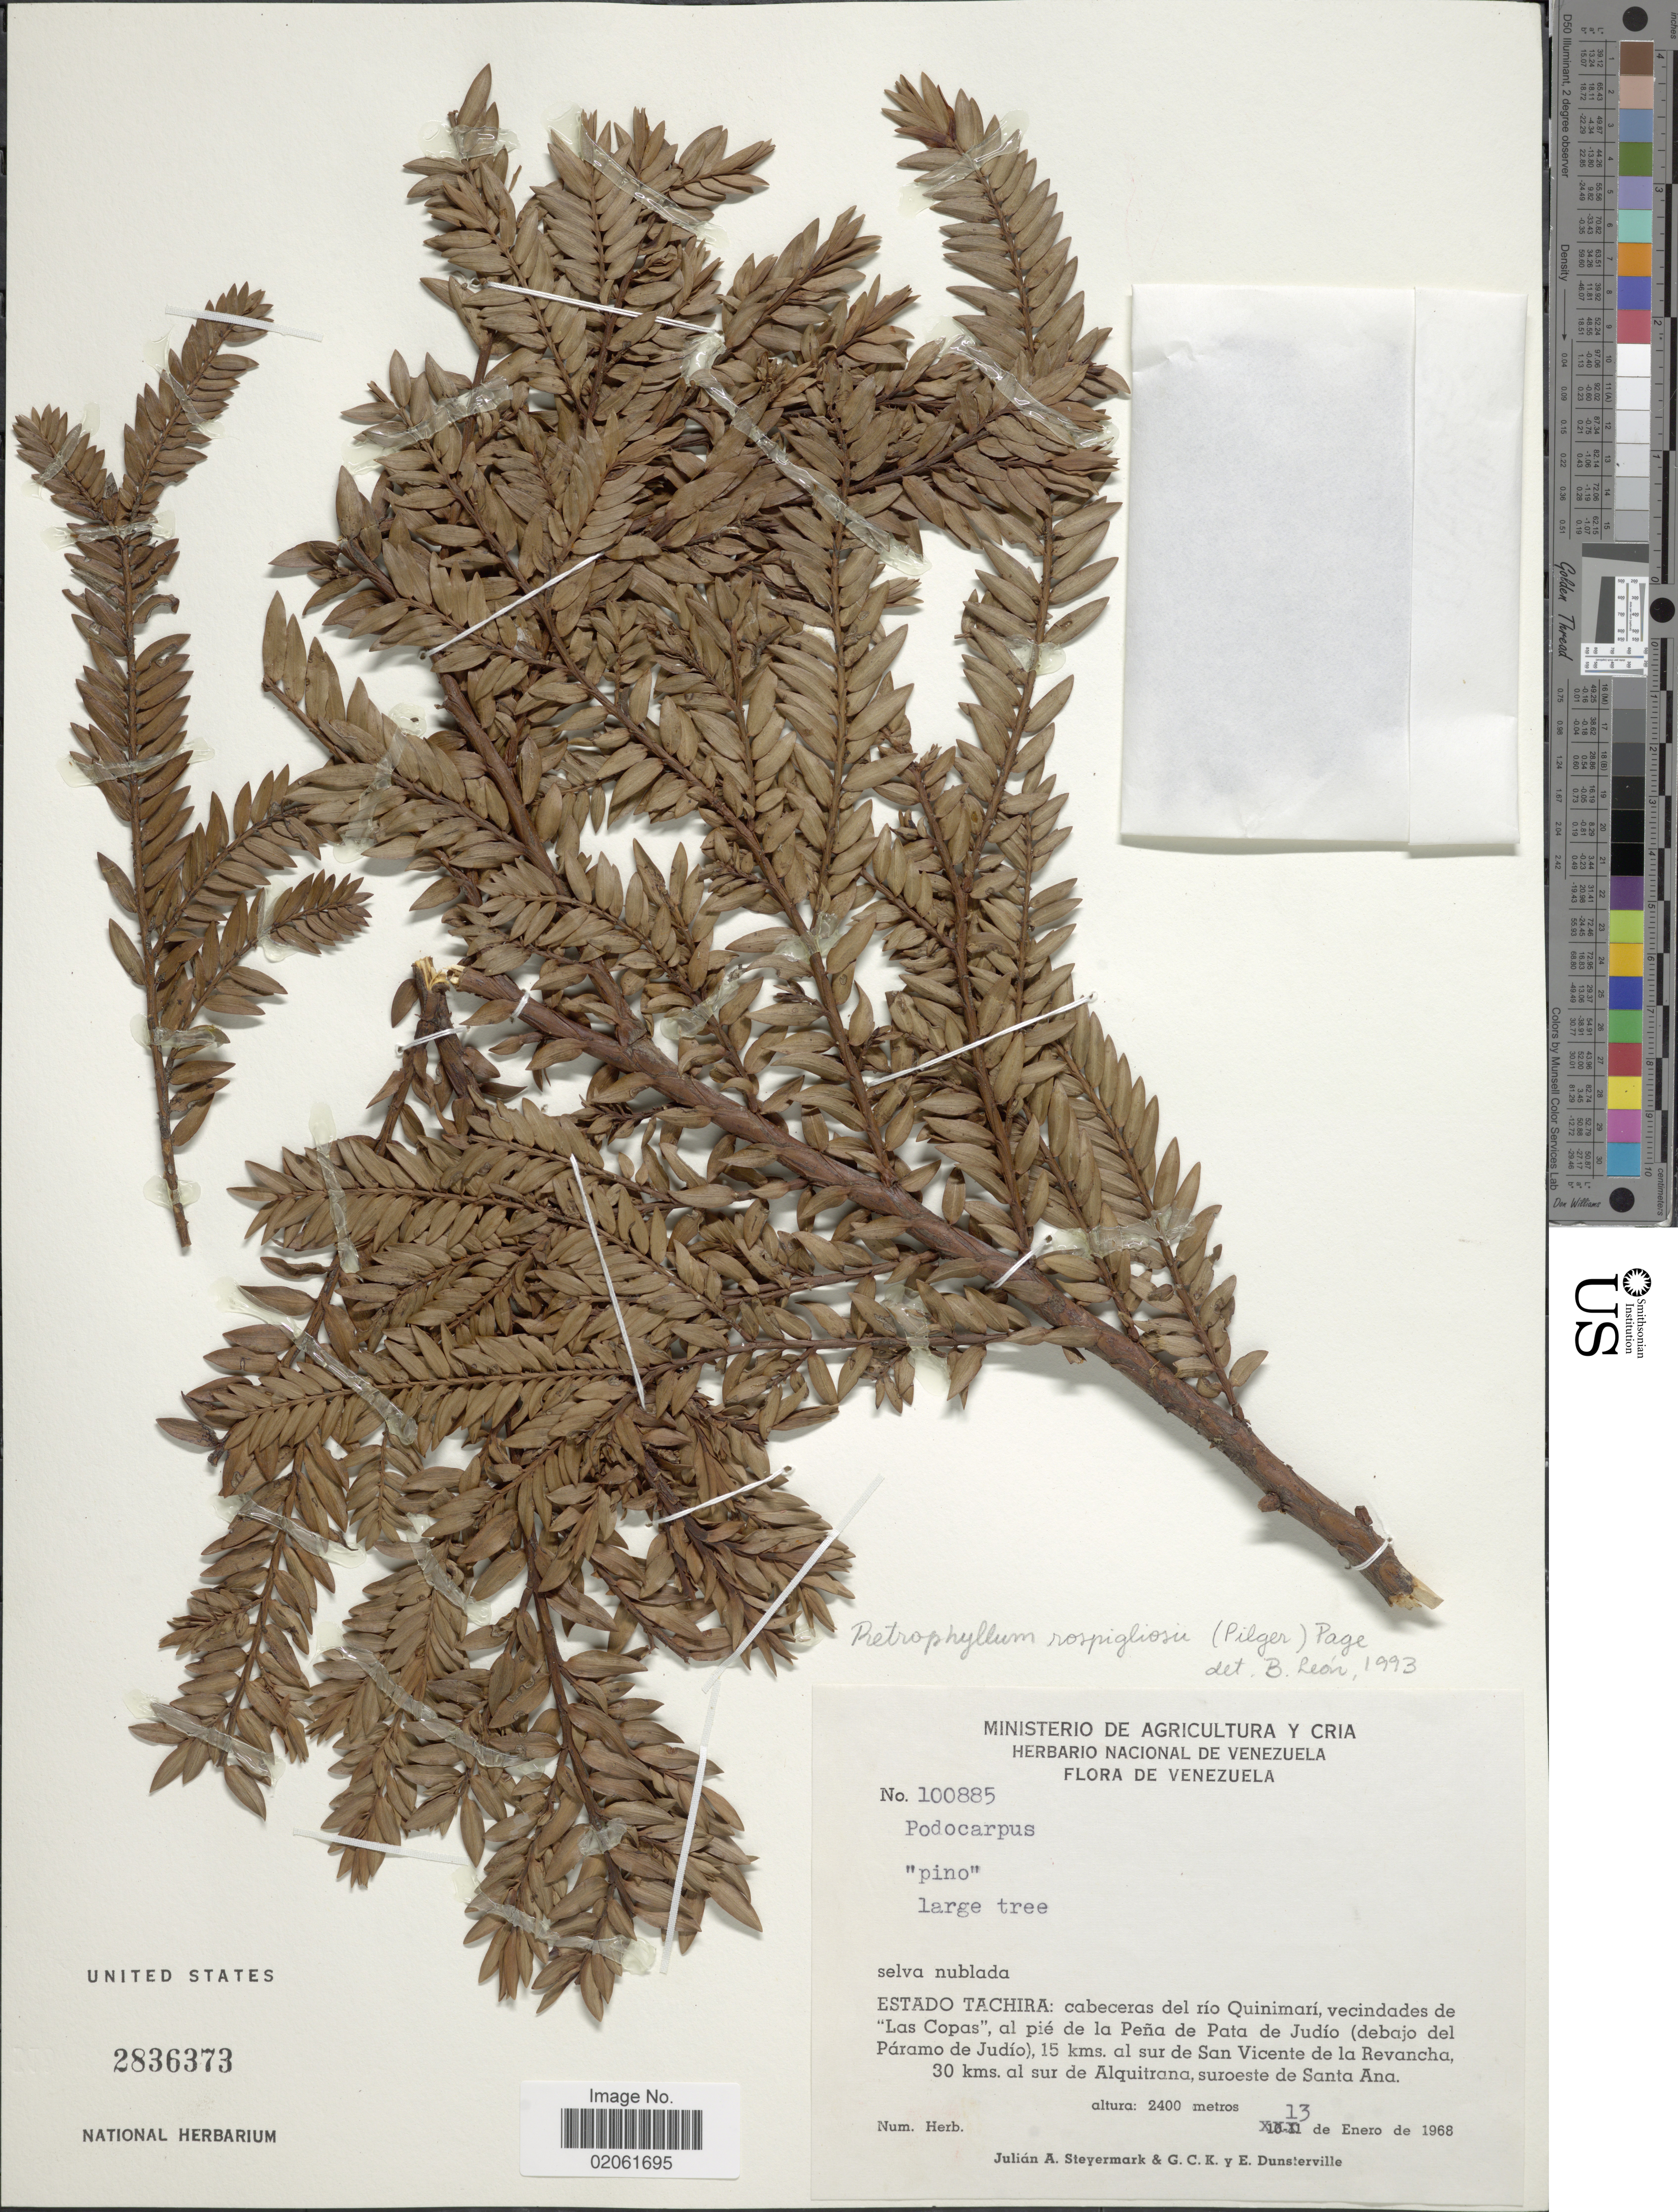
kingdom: Plantae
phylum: Tracheophyta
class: Pinopsida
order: Pinales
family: Podocarpaceae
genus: Podocarpus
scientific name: Podocarpus rospigliosii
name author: Pilg.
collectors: J. Steyermark, G. C. K. Dunsterville & E. Dunsterville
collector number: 100885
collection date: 1968-01-13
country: Venezuela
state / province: Tachira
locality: Cabeceras del rio Quinimari, vecindades de "Las Copas", al pie de la Pena de Pata de Judio (debajo del Paramo de Judio), 15 kms. al sur de San Vicente de la Revancha, 30 kms al sur de Alquitrana, suroeste de Santa Ana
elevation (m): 2400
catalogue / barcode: US 2836373